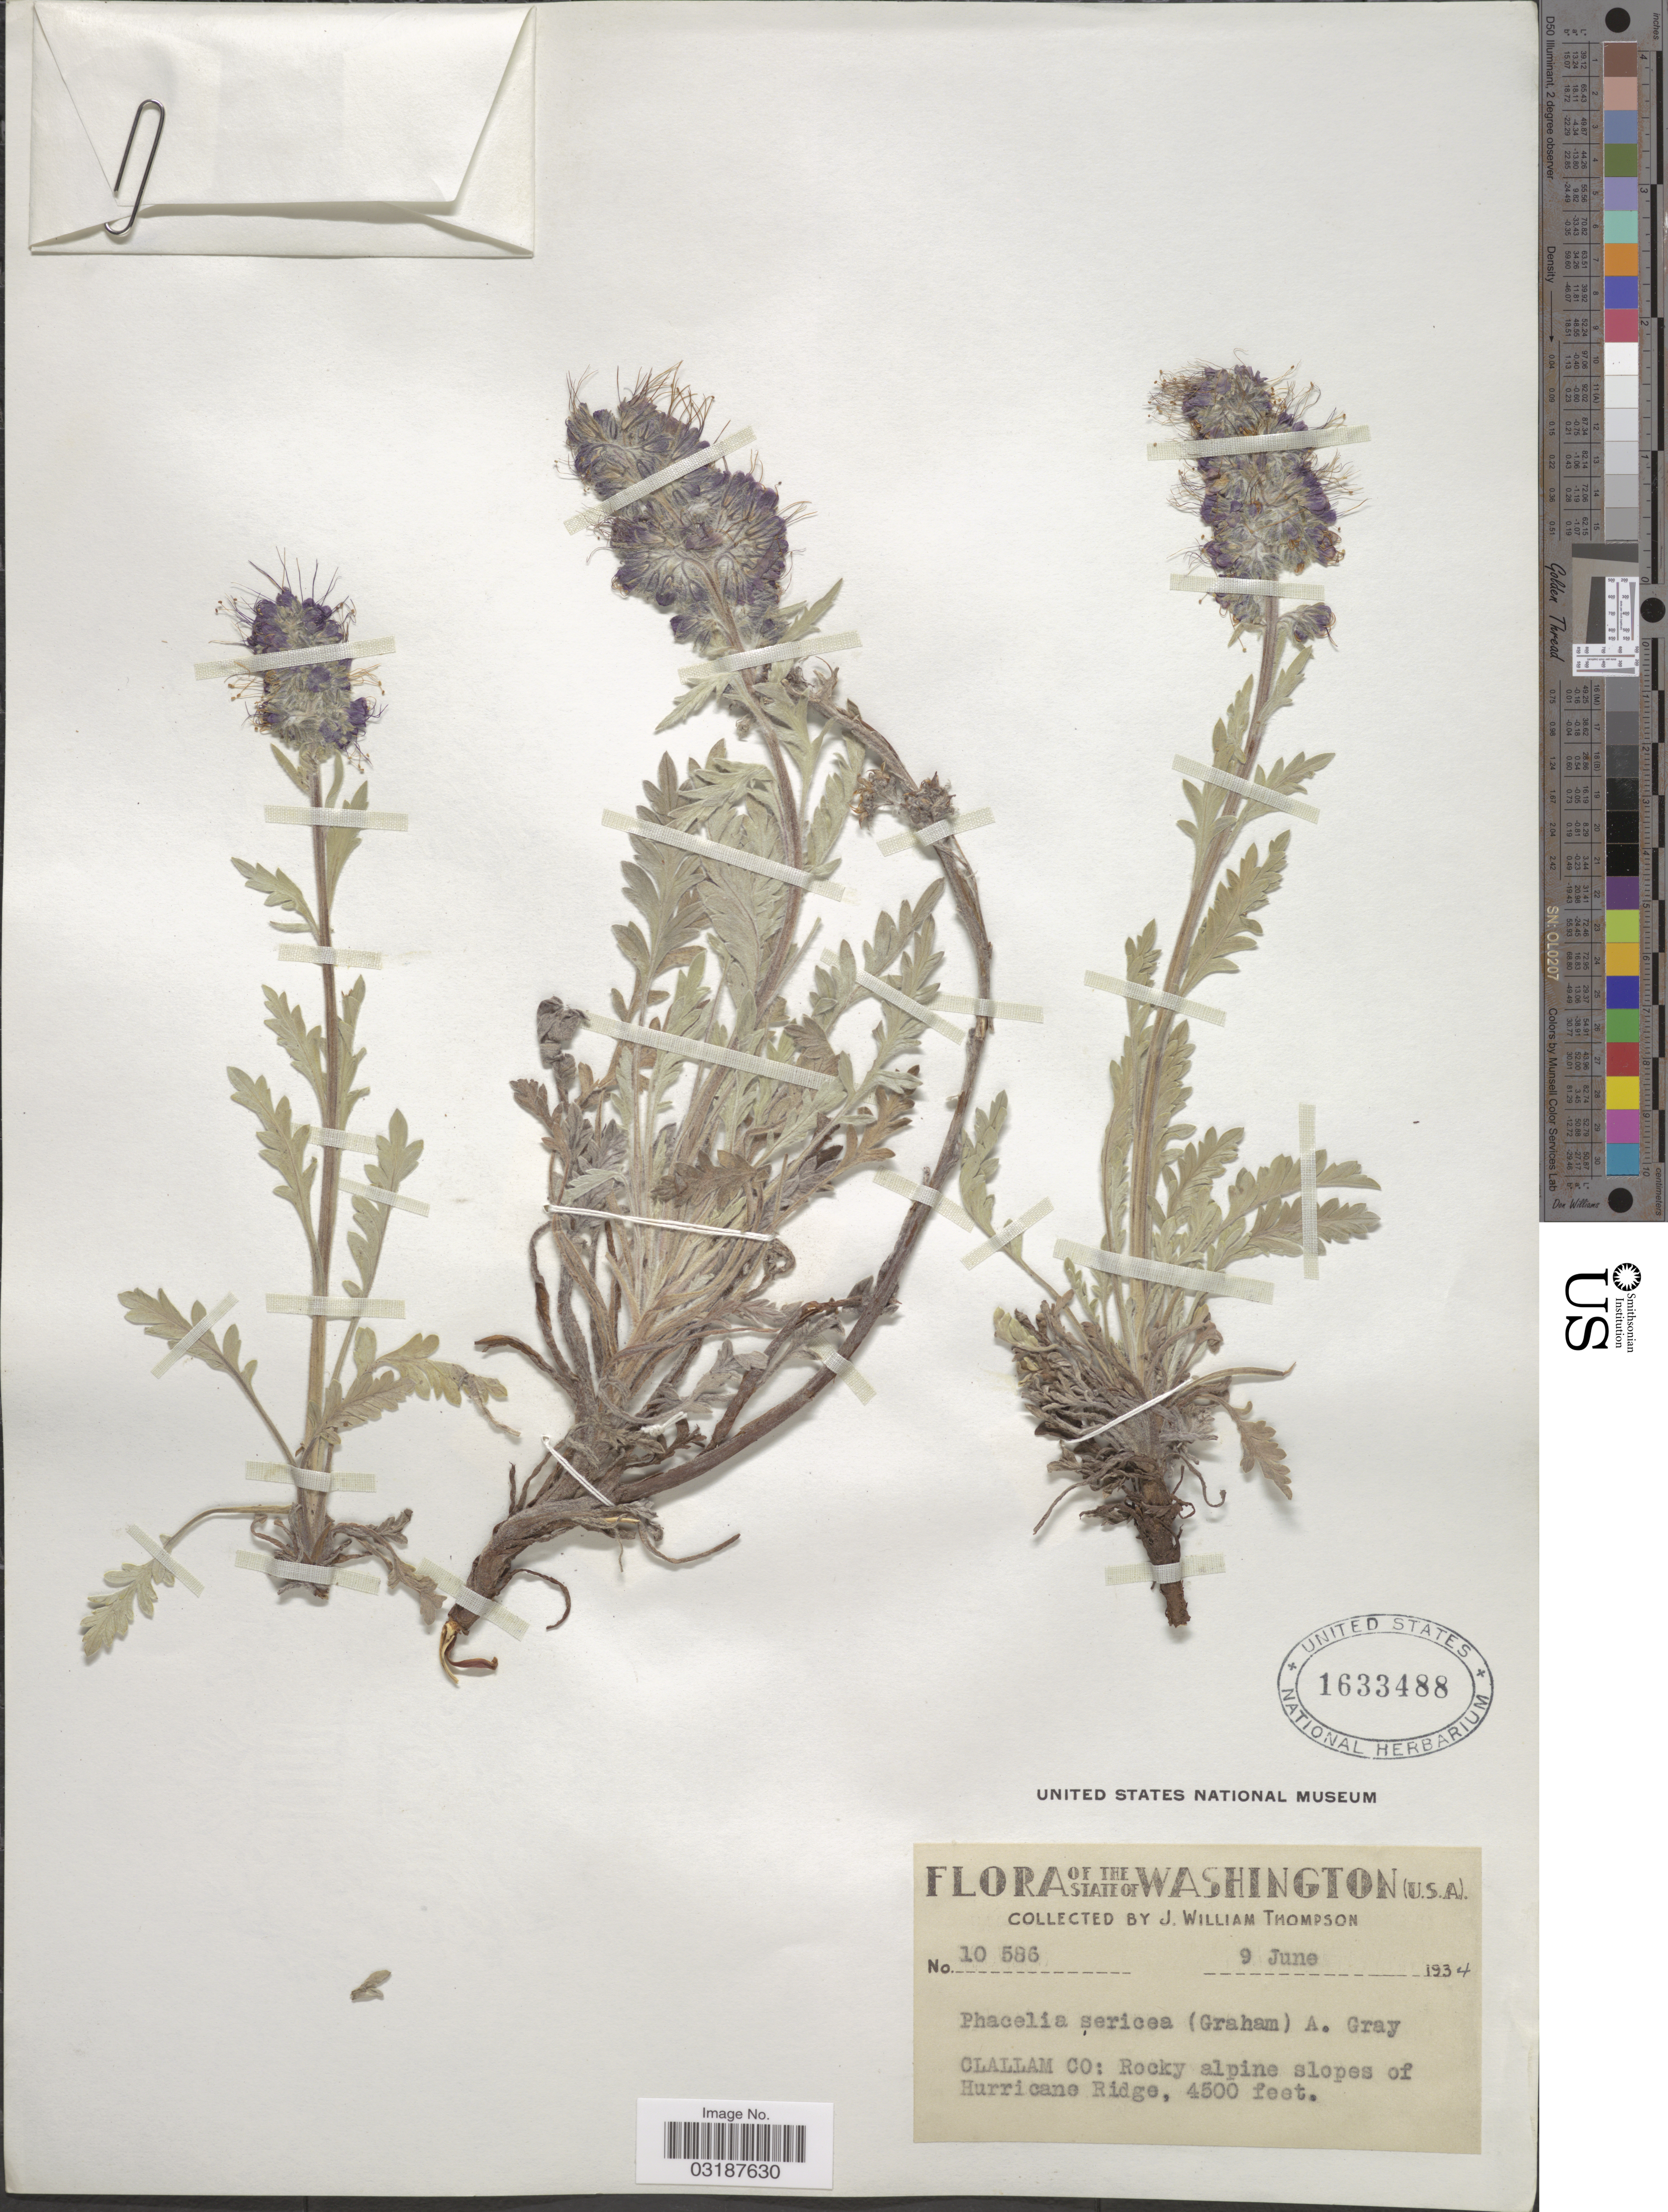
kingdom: Plantae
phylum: Tracheophyta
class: Magnoliopsida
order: Boraginales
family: Hydrophyllaceae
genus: Phacelia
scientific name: Phacelia sericea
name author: (Graham) A. Gray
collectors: J. W. Thompson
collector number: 10586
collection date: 1934-06-09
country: United States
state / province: Washington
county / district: Clallam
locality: CLALLAM CO: Rocky alpine slopes of Hurricane Ridge.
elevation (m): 1372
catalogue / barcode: US 1633488